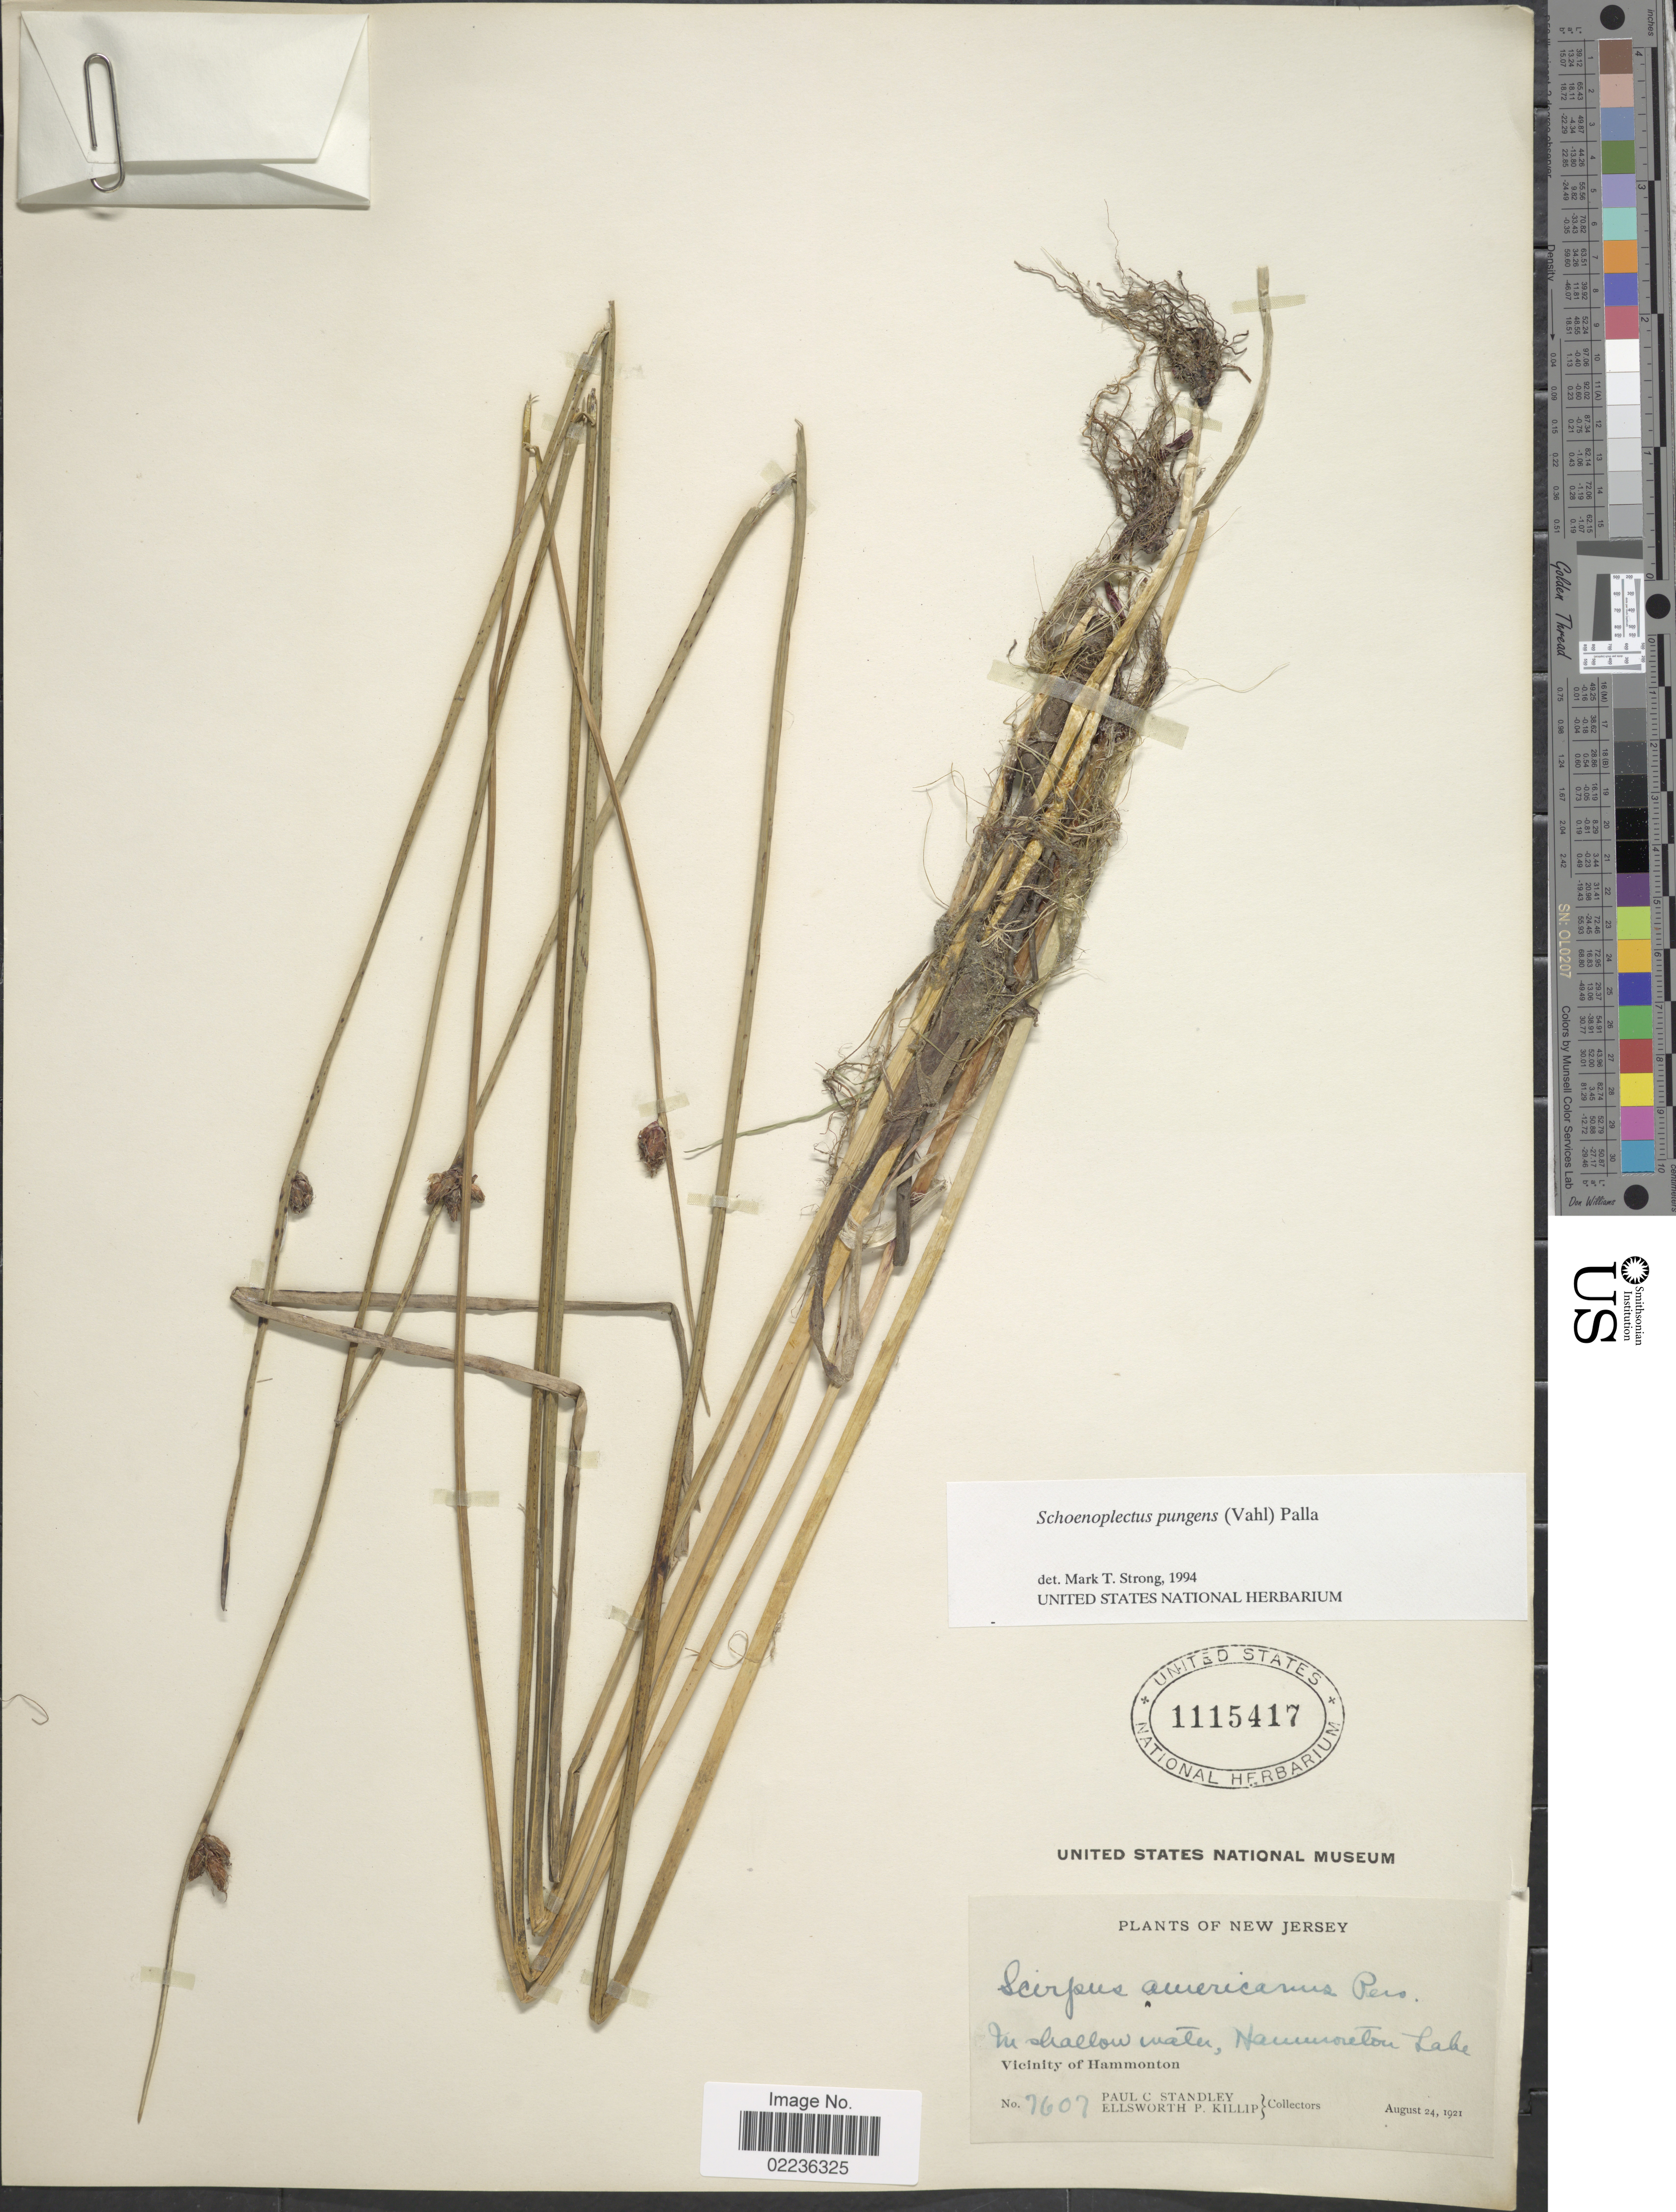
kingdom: Plantae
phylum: Tracheophyta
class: Liliopsida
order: Poales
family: Cyperaceae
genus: Schoenoplectus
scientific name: Schoenoplectus pungens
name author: (Vahl) Palla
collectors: P. C. Standley & E. P. Killip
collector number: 7607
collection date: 1921-08-24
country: United States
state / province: New Jersey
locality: In shallow water, Hammonton Lake. Vicinity of Hammonton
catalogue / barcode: US 1115417